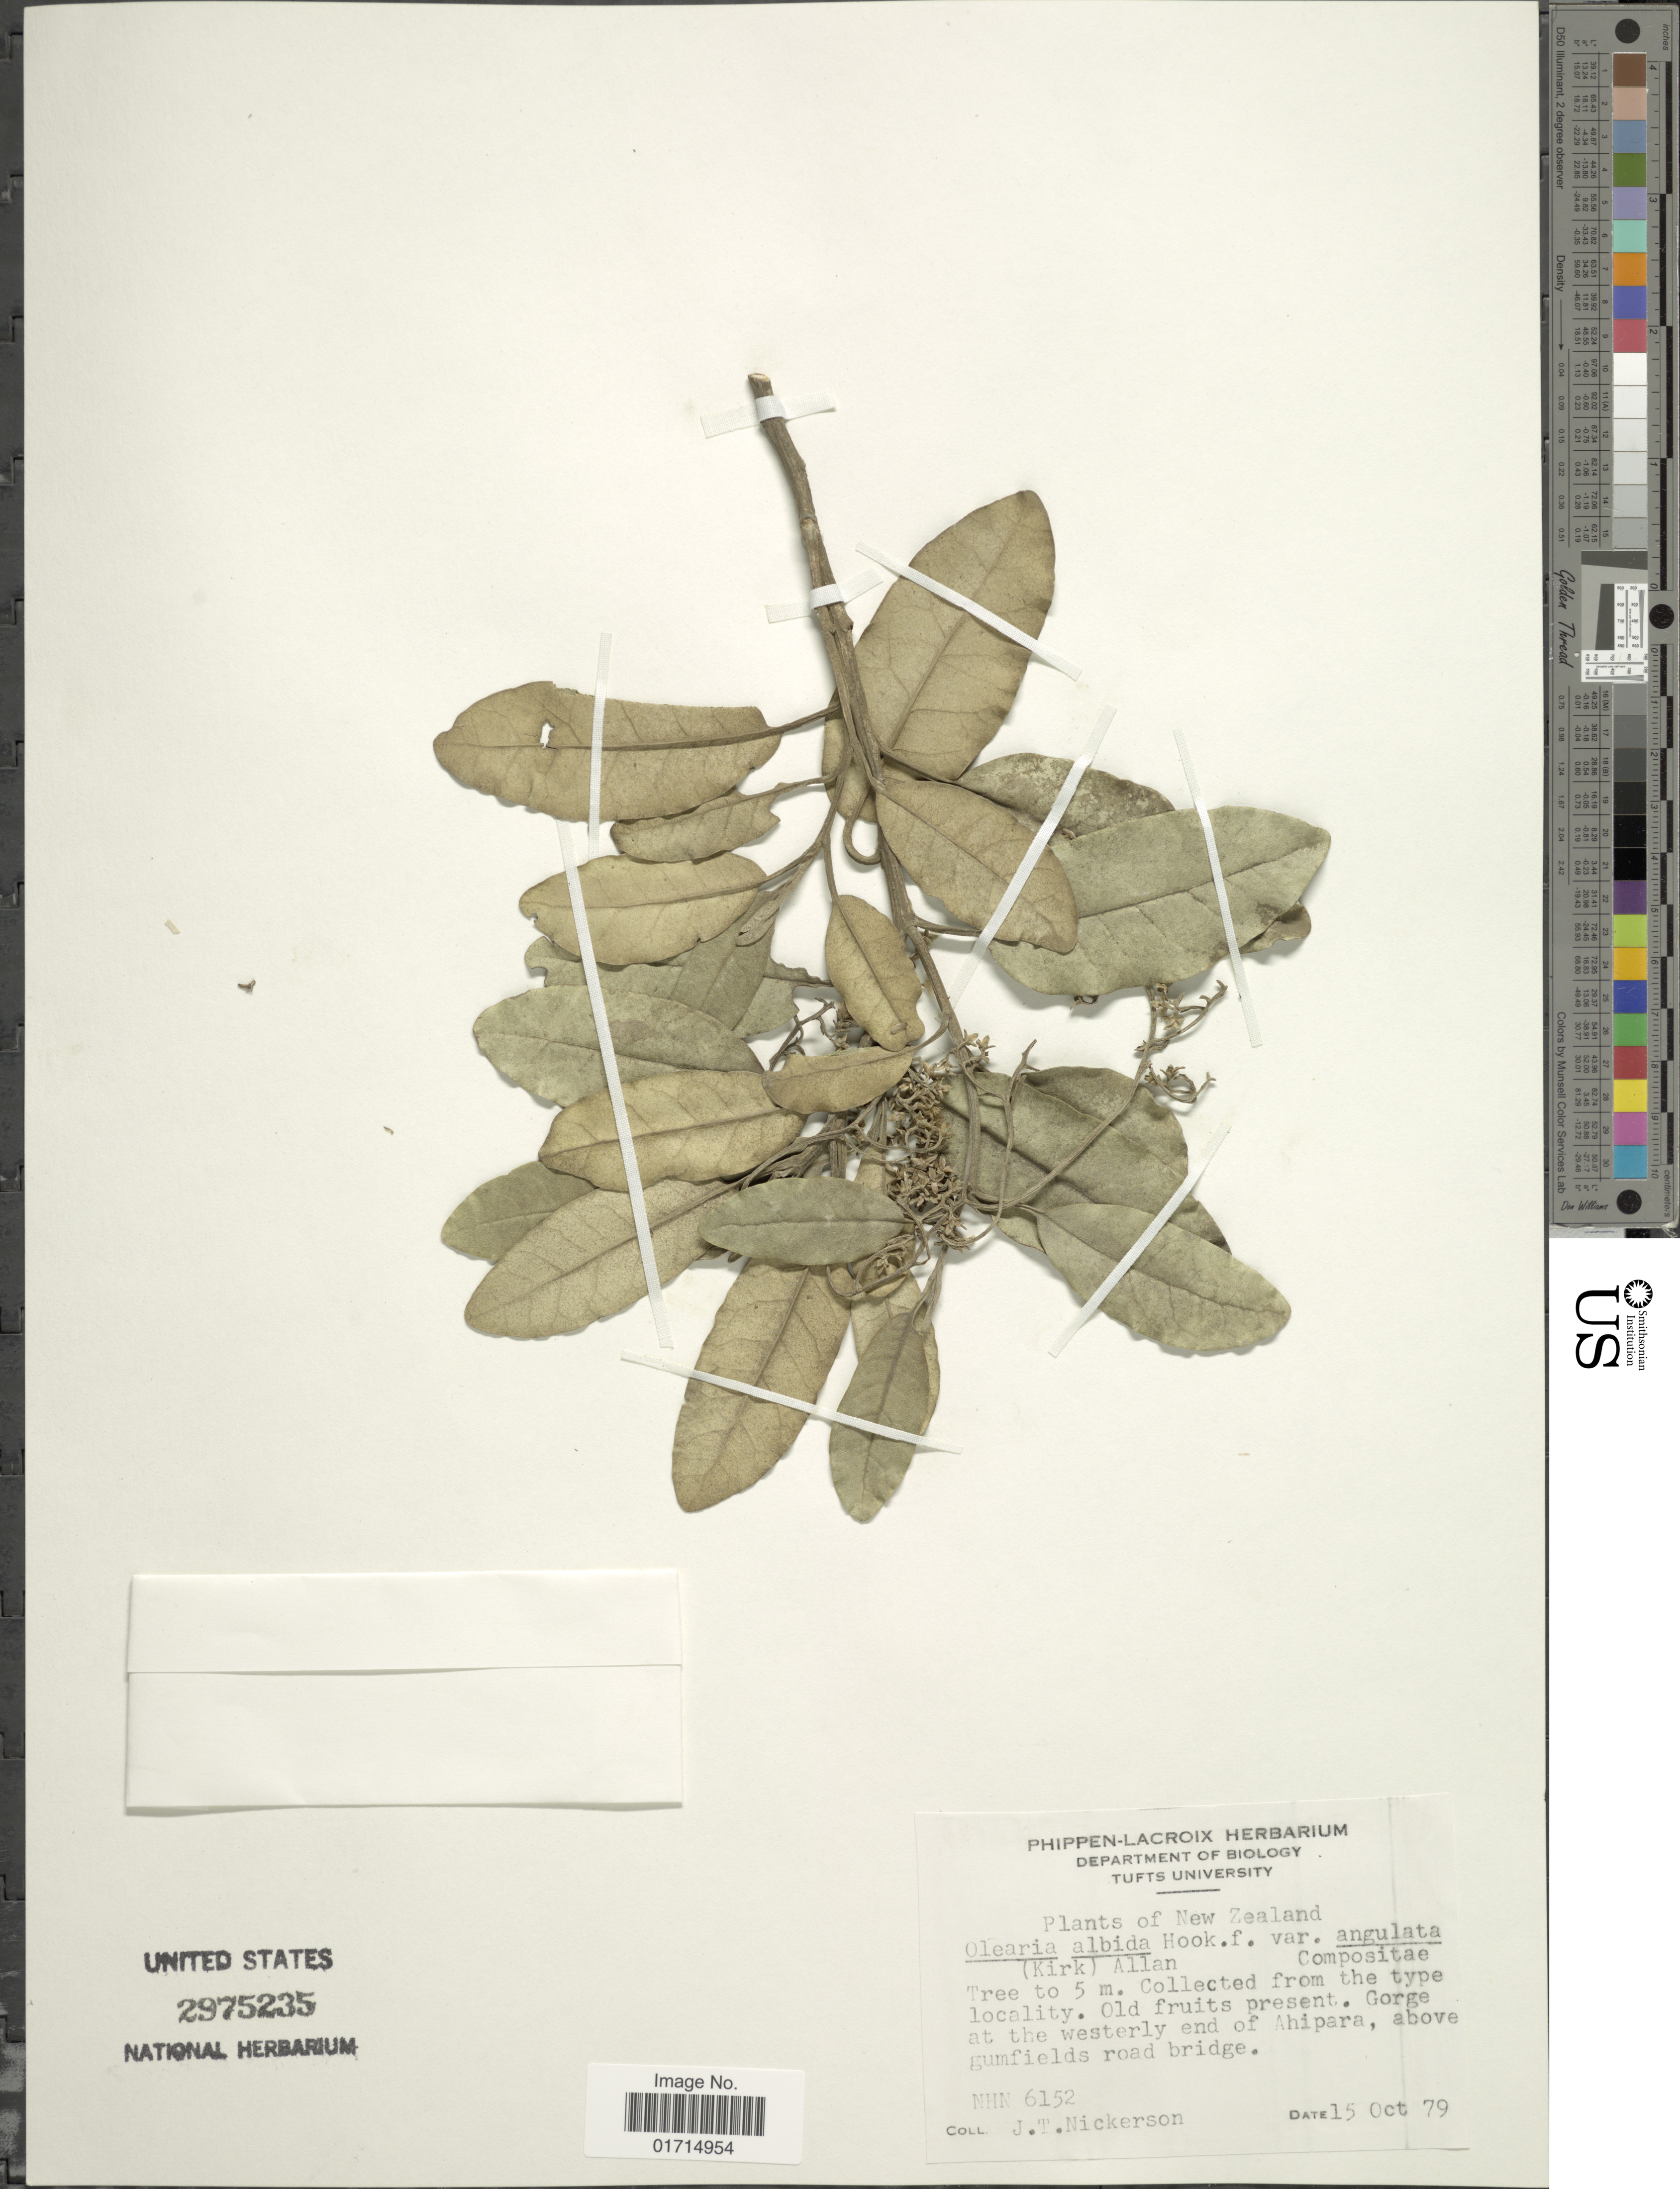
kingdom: Plantae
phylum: Tracheophyta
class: Magnoliopsida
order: Asterales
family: Asteraceae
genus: Olearia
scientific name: Olearia albida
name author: (Hook. f.) Hook. f.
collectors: J. Nickerson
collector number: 6152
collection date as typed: Transcribed d/m/y: 15/10/79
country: New Zealand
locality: New Zealand. Gorge at the westerly end of Ahipara, above gumfields road bridge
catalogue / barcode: US 2975235